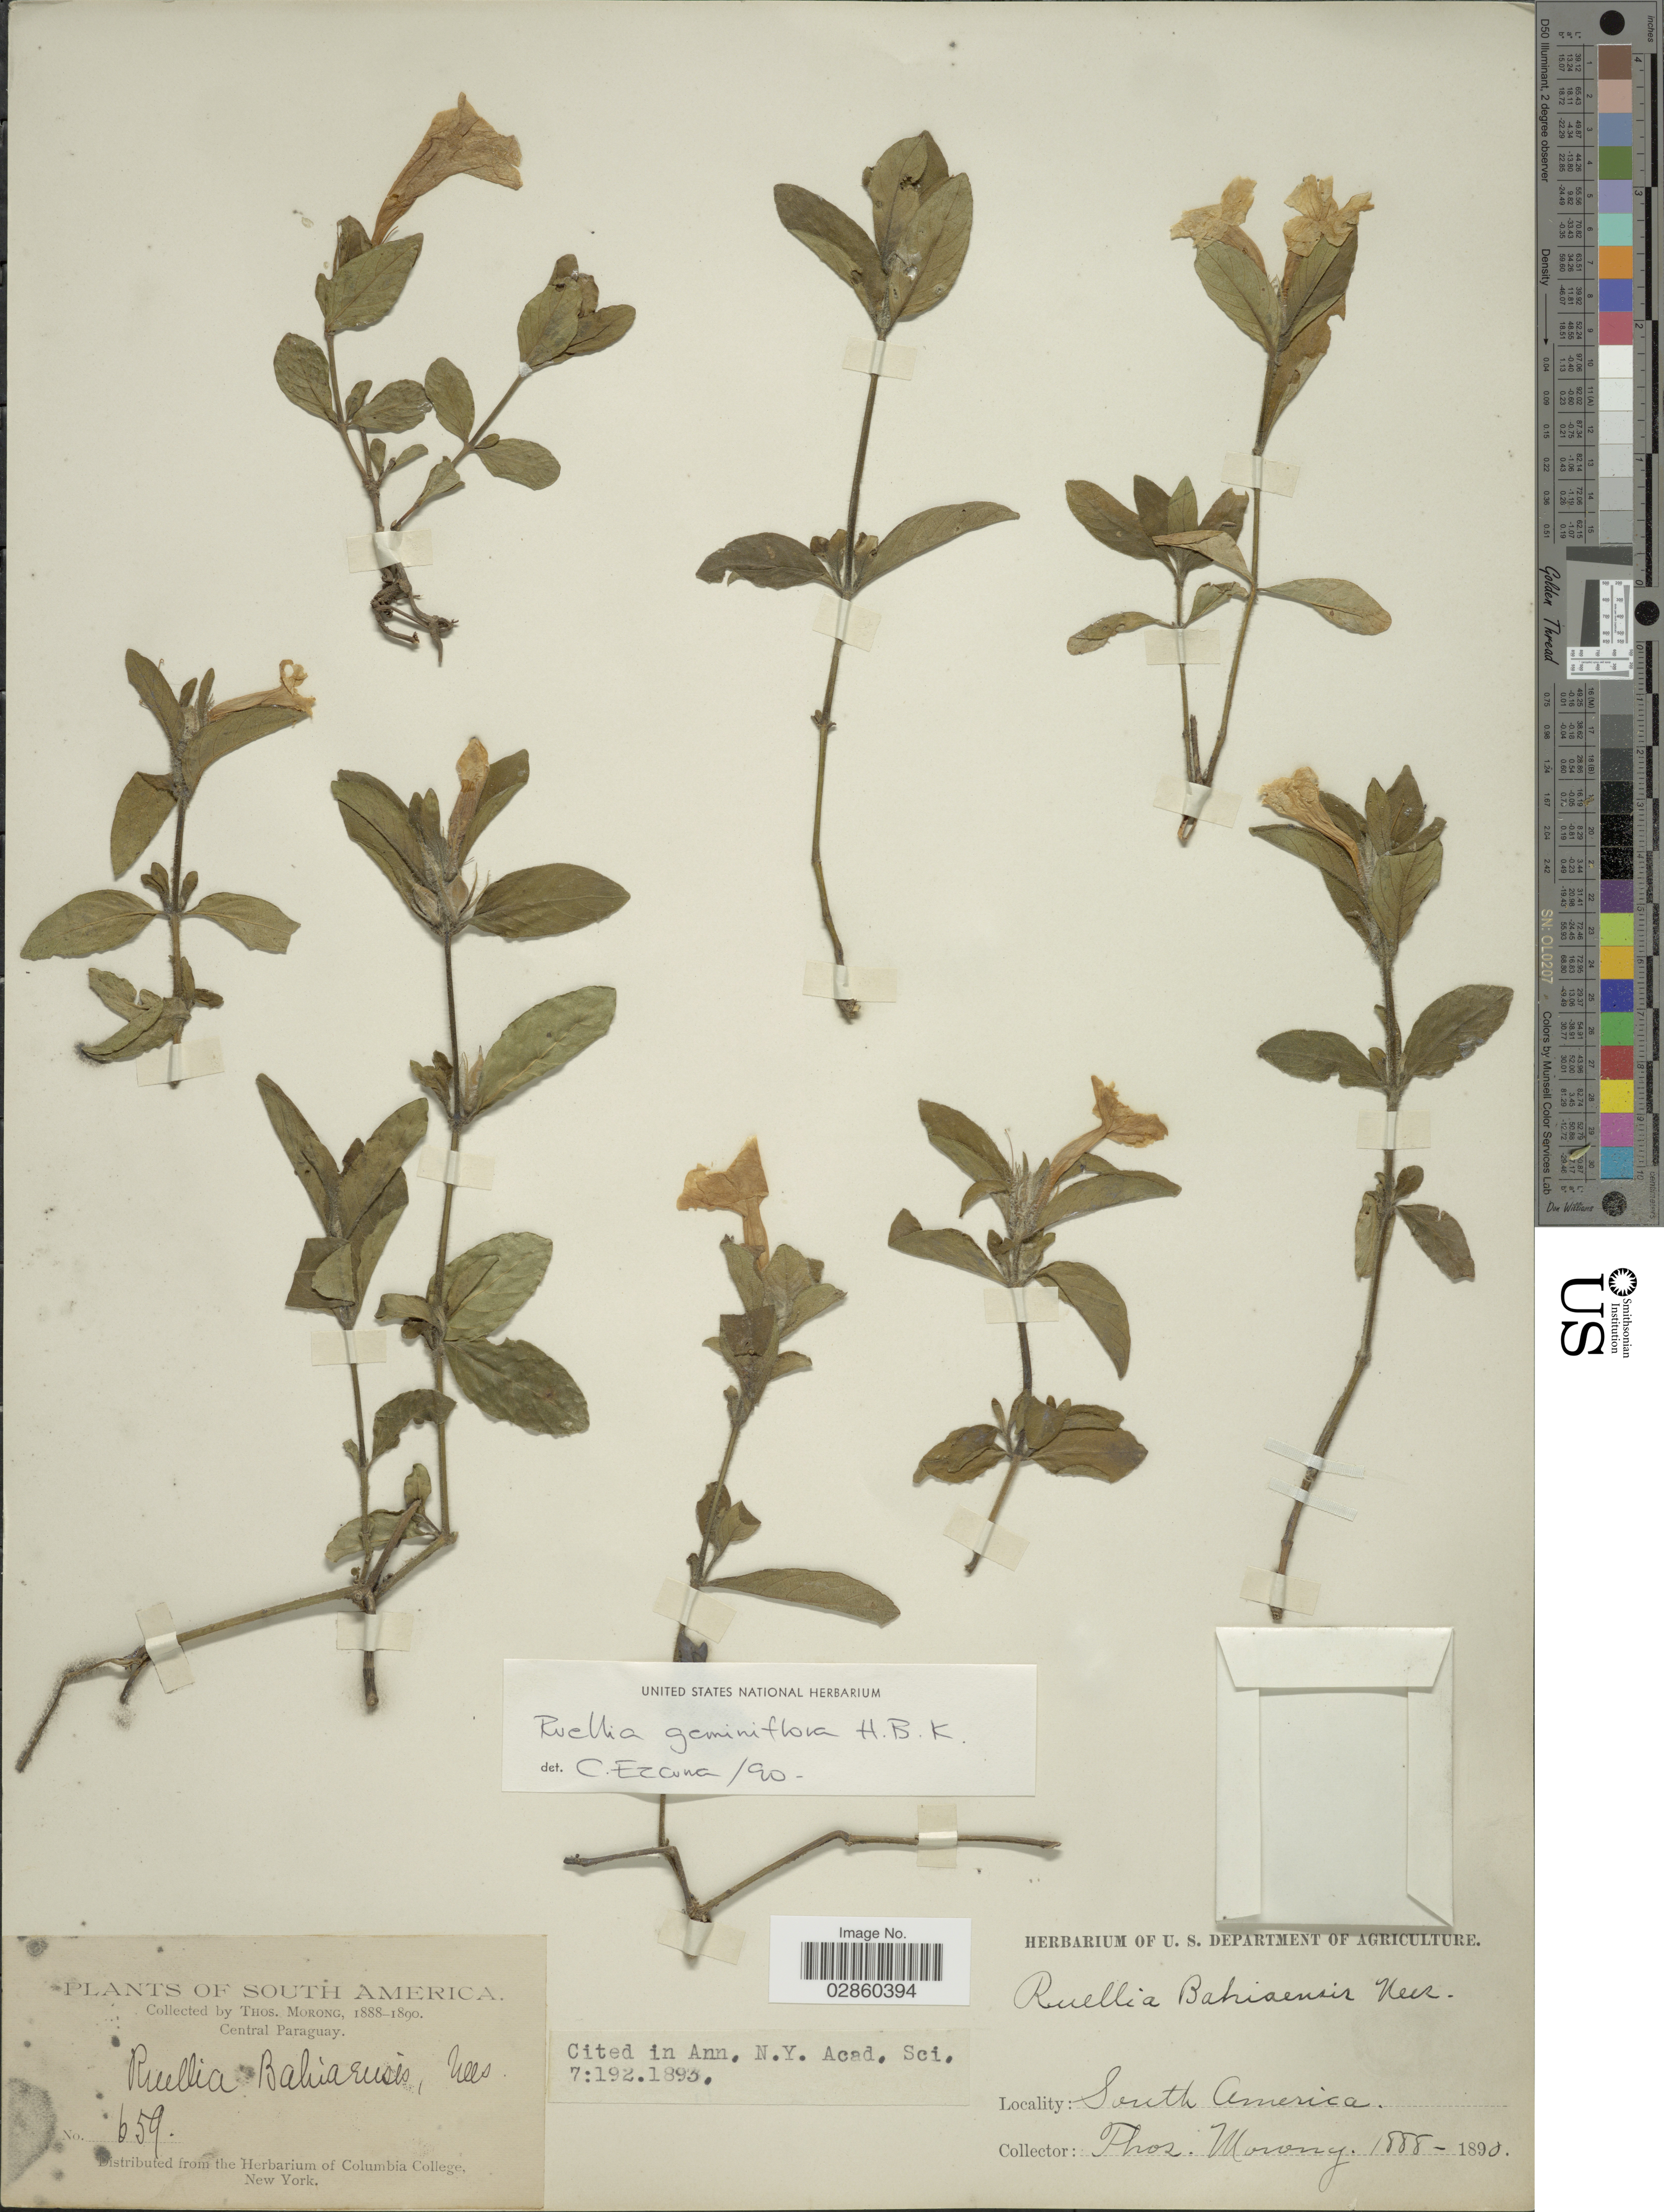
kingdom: Plantae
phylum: Tracheophyta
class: Magnoliopsida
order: Lamiales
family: Acanthaceae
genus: Ruellia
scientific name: Ruellia geminiflora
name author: Kunth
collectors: ex herb. T. Morong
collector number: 659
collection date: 1888/1890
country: Paraguay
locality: Central Paraguay.